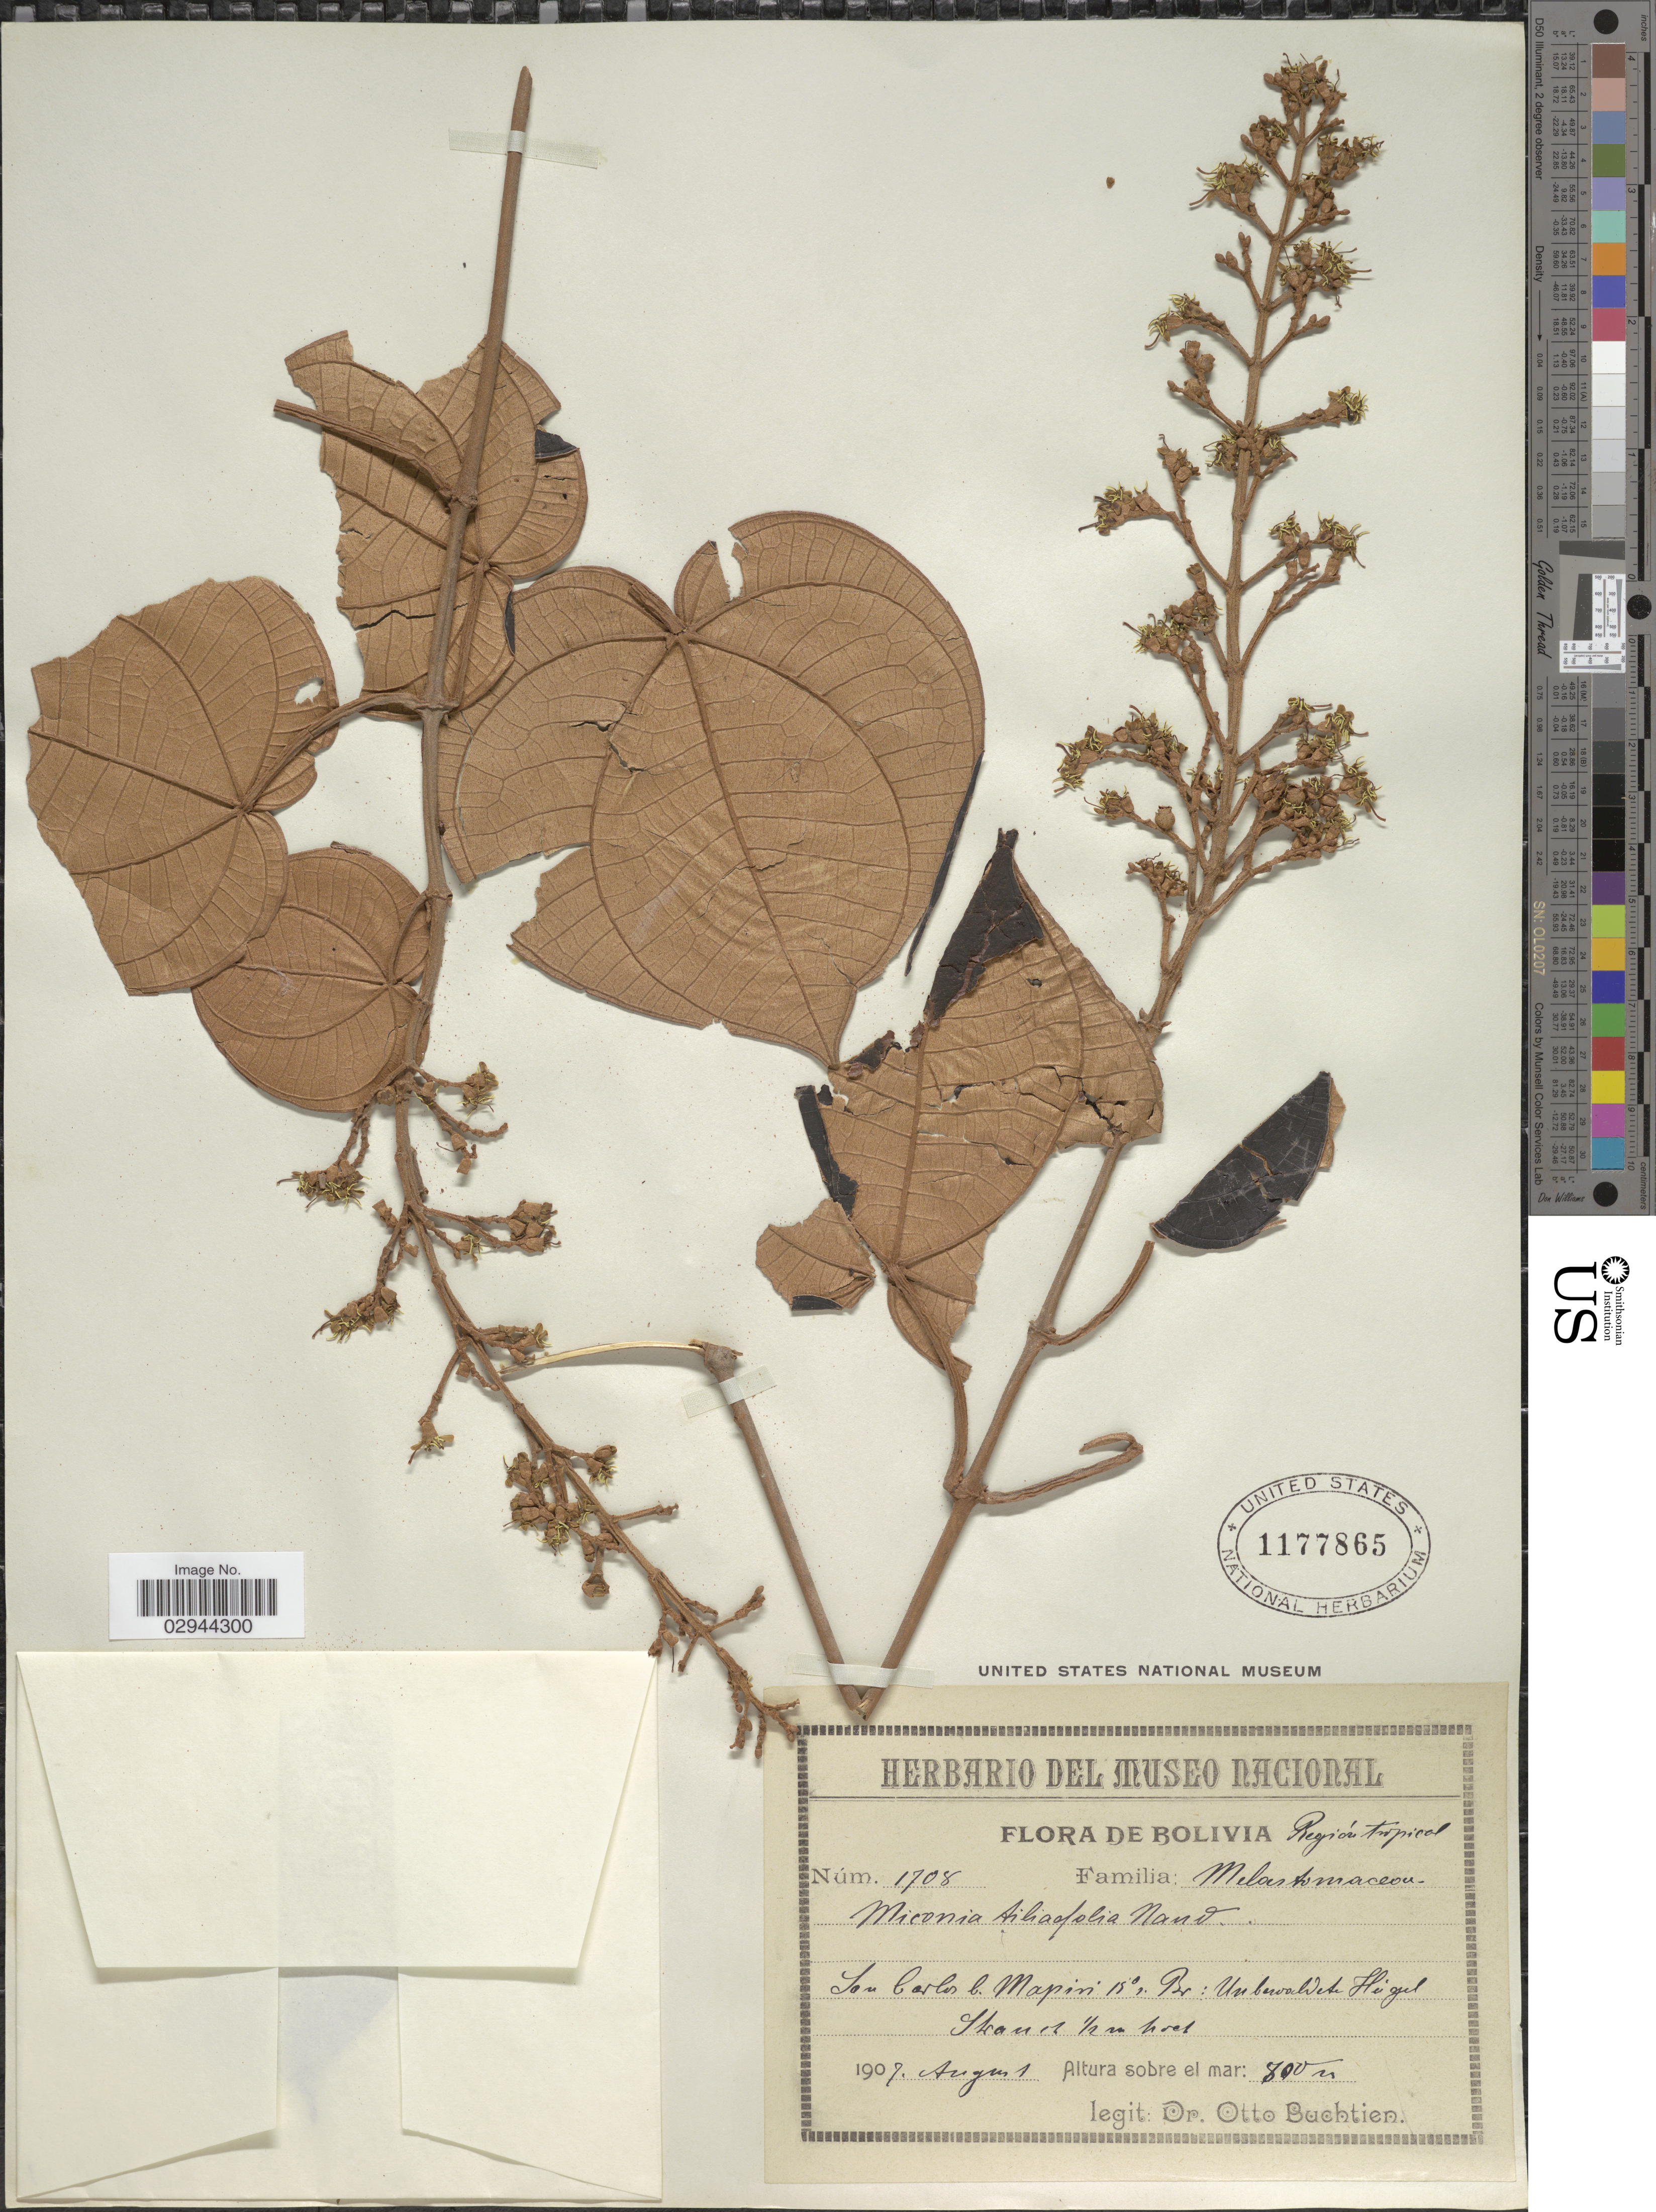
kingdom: Plantae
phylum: Tracheophyta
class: Magnoliopsida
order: Myrtales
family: Melastomataceae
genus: Miconia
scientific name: Miconia tiliifolia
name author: Naudin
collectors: O. Buchtien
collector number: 1708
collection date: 1907-08-01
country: Bolivia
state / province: La Paz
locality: Región Tropical, San Carlos b. Mapiri 15° Br: Unbewaldete Hügel.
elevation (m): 800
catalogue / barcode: US 1177865